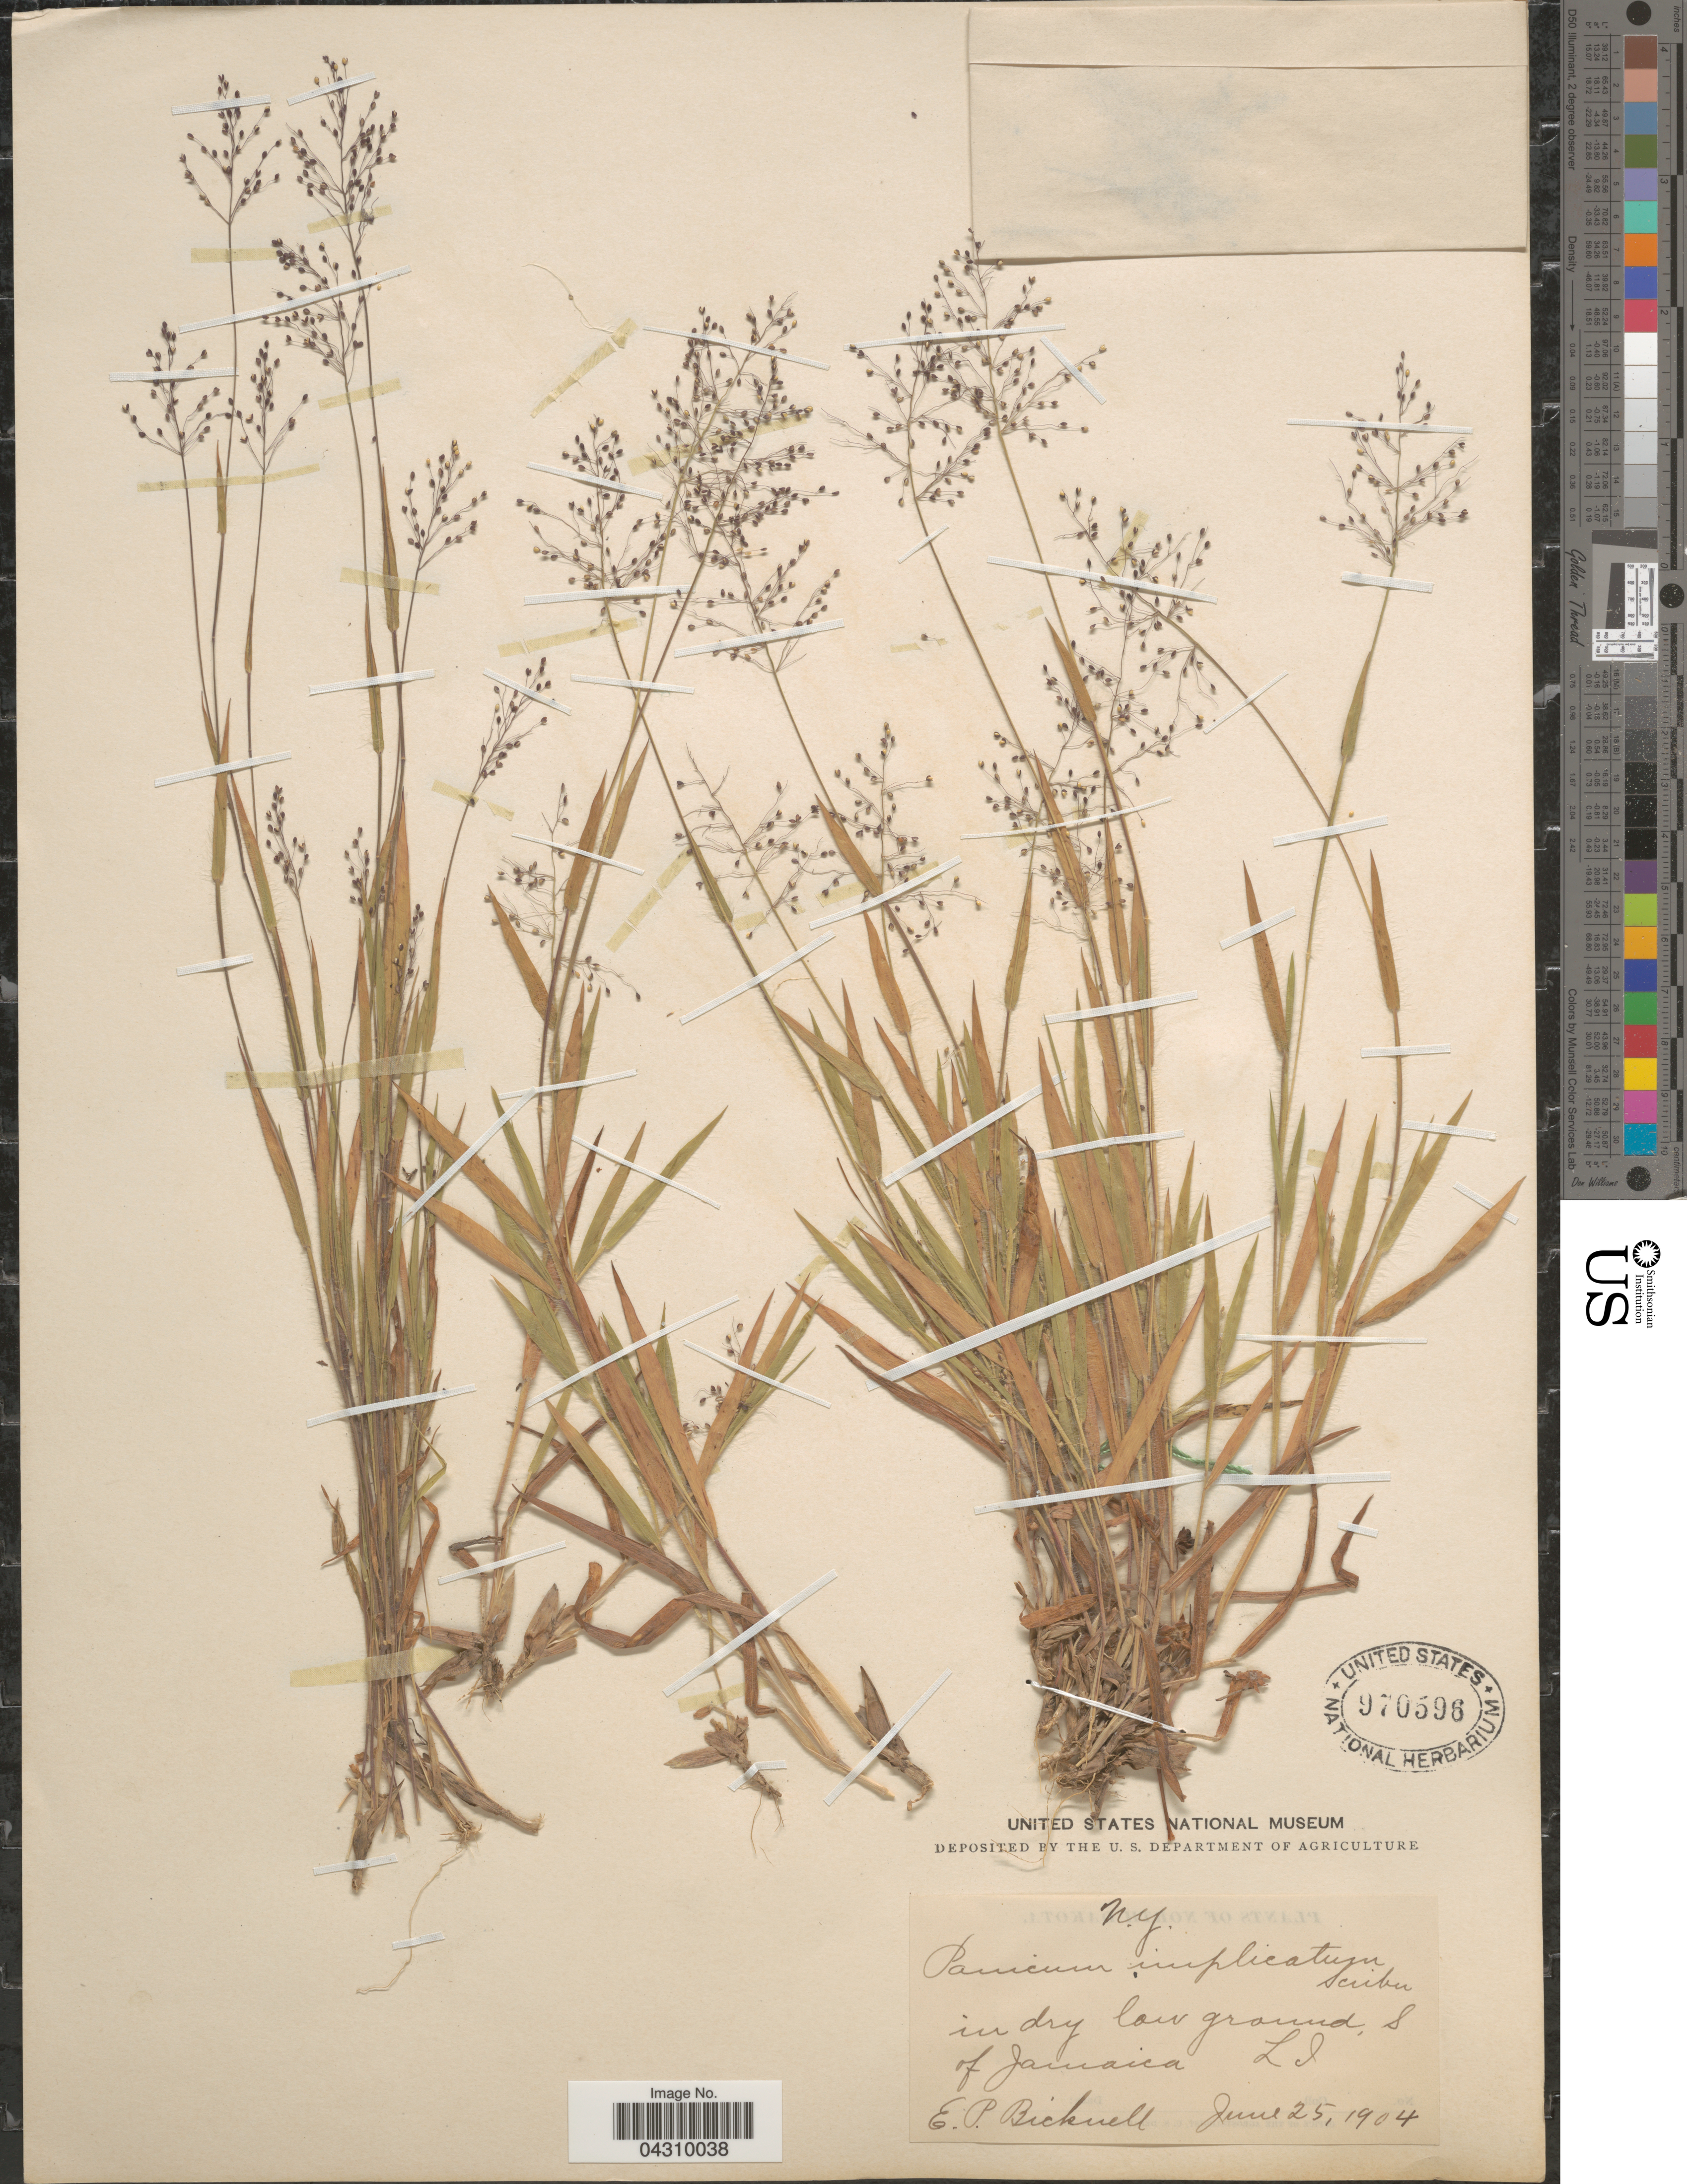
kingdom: Plantae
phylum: Tracheophyta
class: Liliopsida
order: Poales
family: Poaceae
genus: Dichanthelium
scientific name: Dichanthelium acuminatum var. acuminatum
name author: (Sw.) Gould & C.A. Clark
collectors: E. P. Bicknell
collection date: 1904-06-25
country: United States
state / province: New York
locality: S of Jamaica L. I.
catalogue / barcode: US 970596